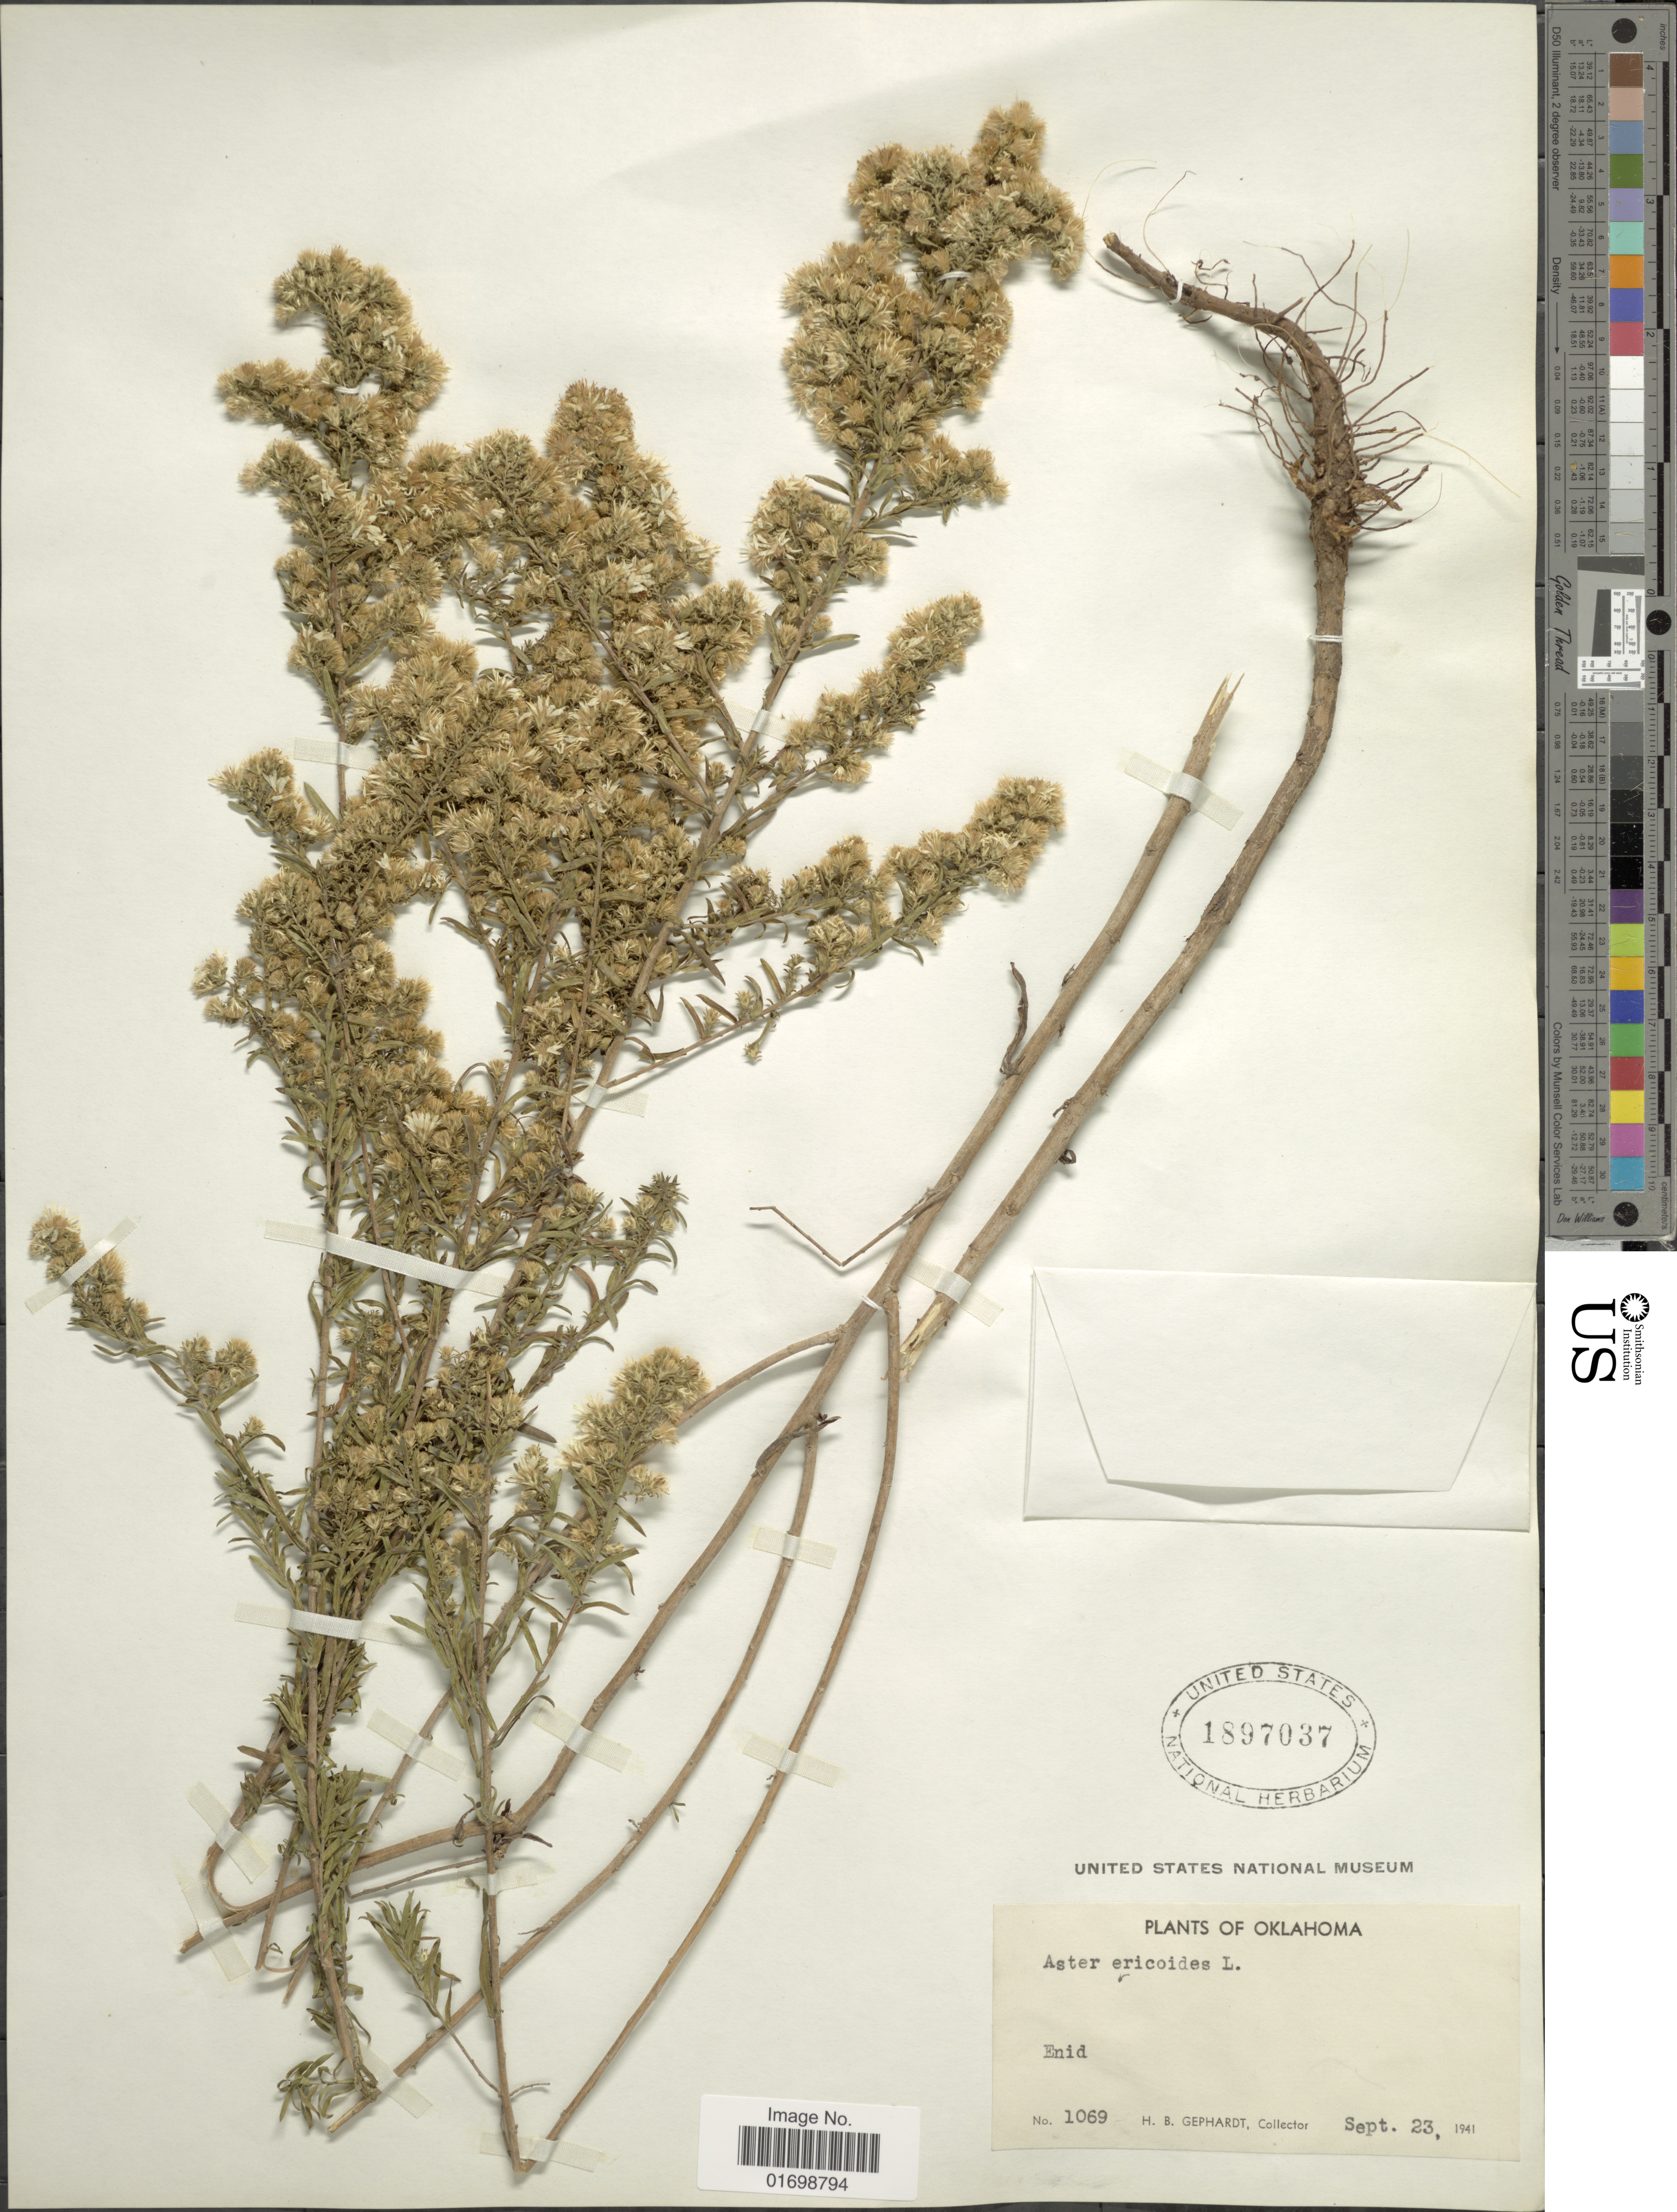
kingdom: Plantae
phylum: Tracheophyta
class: Magnoliopsida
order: Asterales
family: Asteraceae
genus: Symphyotrichum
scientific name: Symphyotrichum ericoides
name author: (L.) G.L. Nesom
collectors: H. Gephardt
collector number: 1069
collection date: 1941-09-23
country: United States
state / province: Oklahoma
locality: Enid.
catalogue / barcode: US 1897037